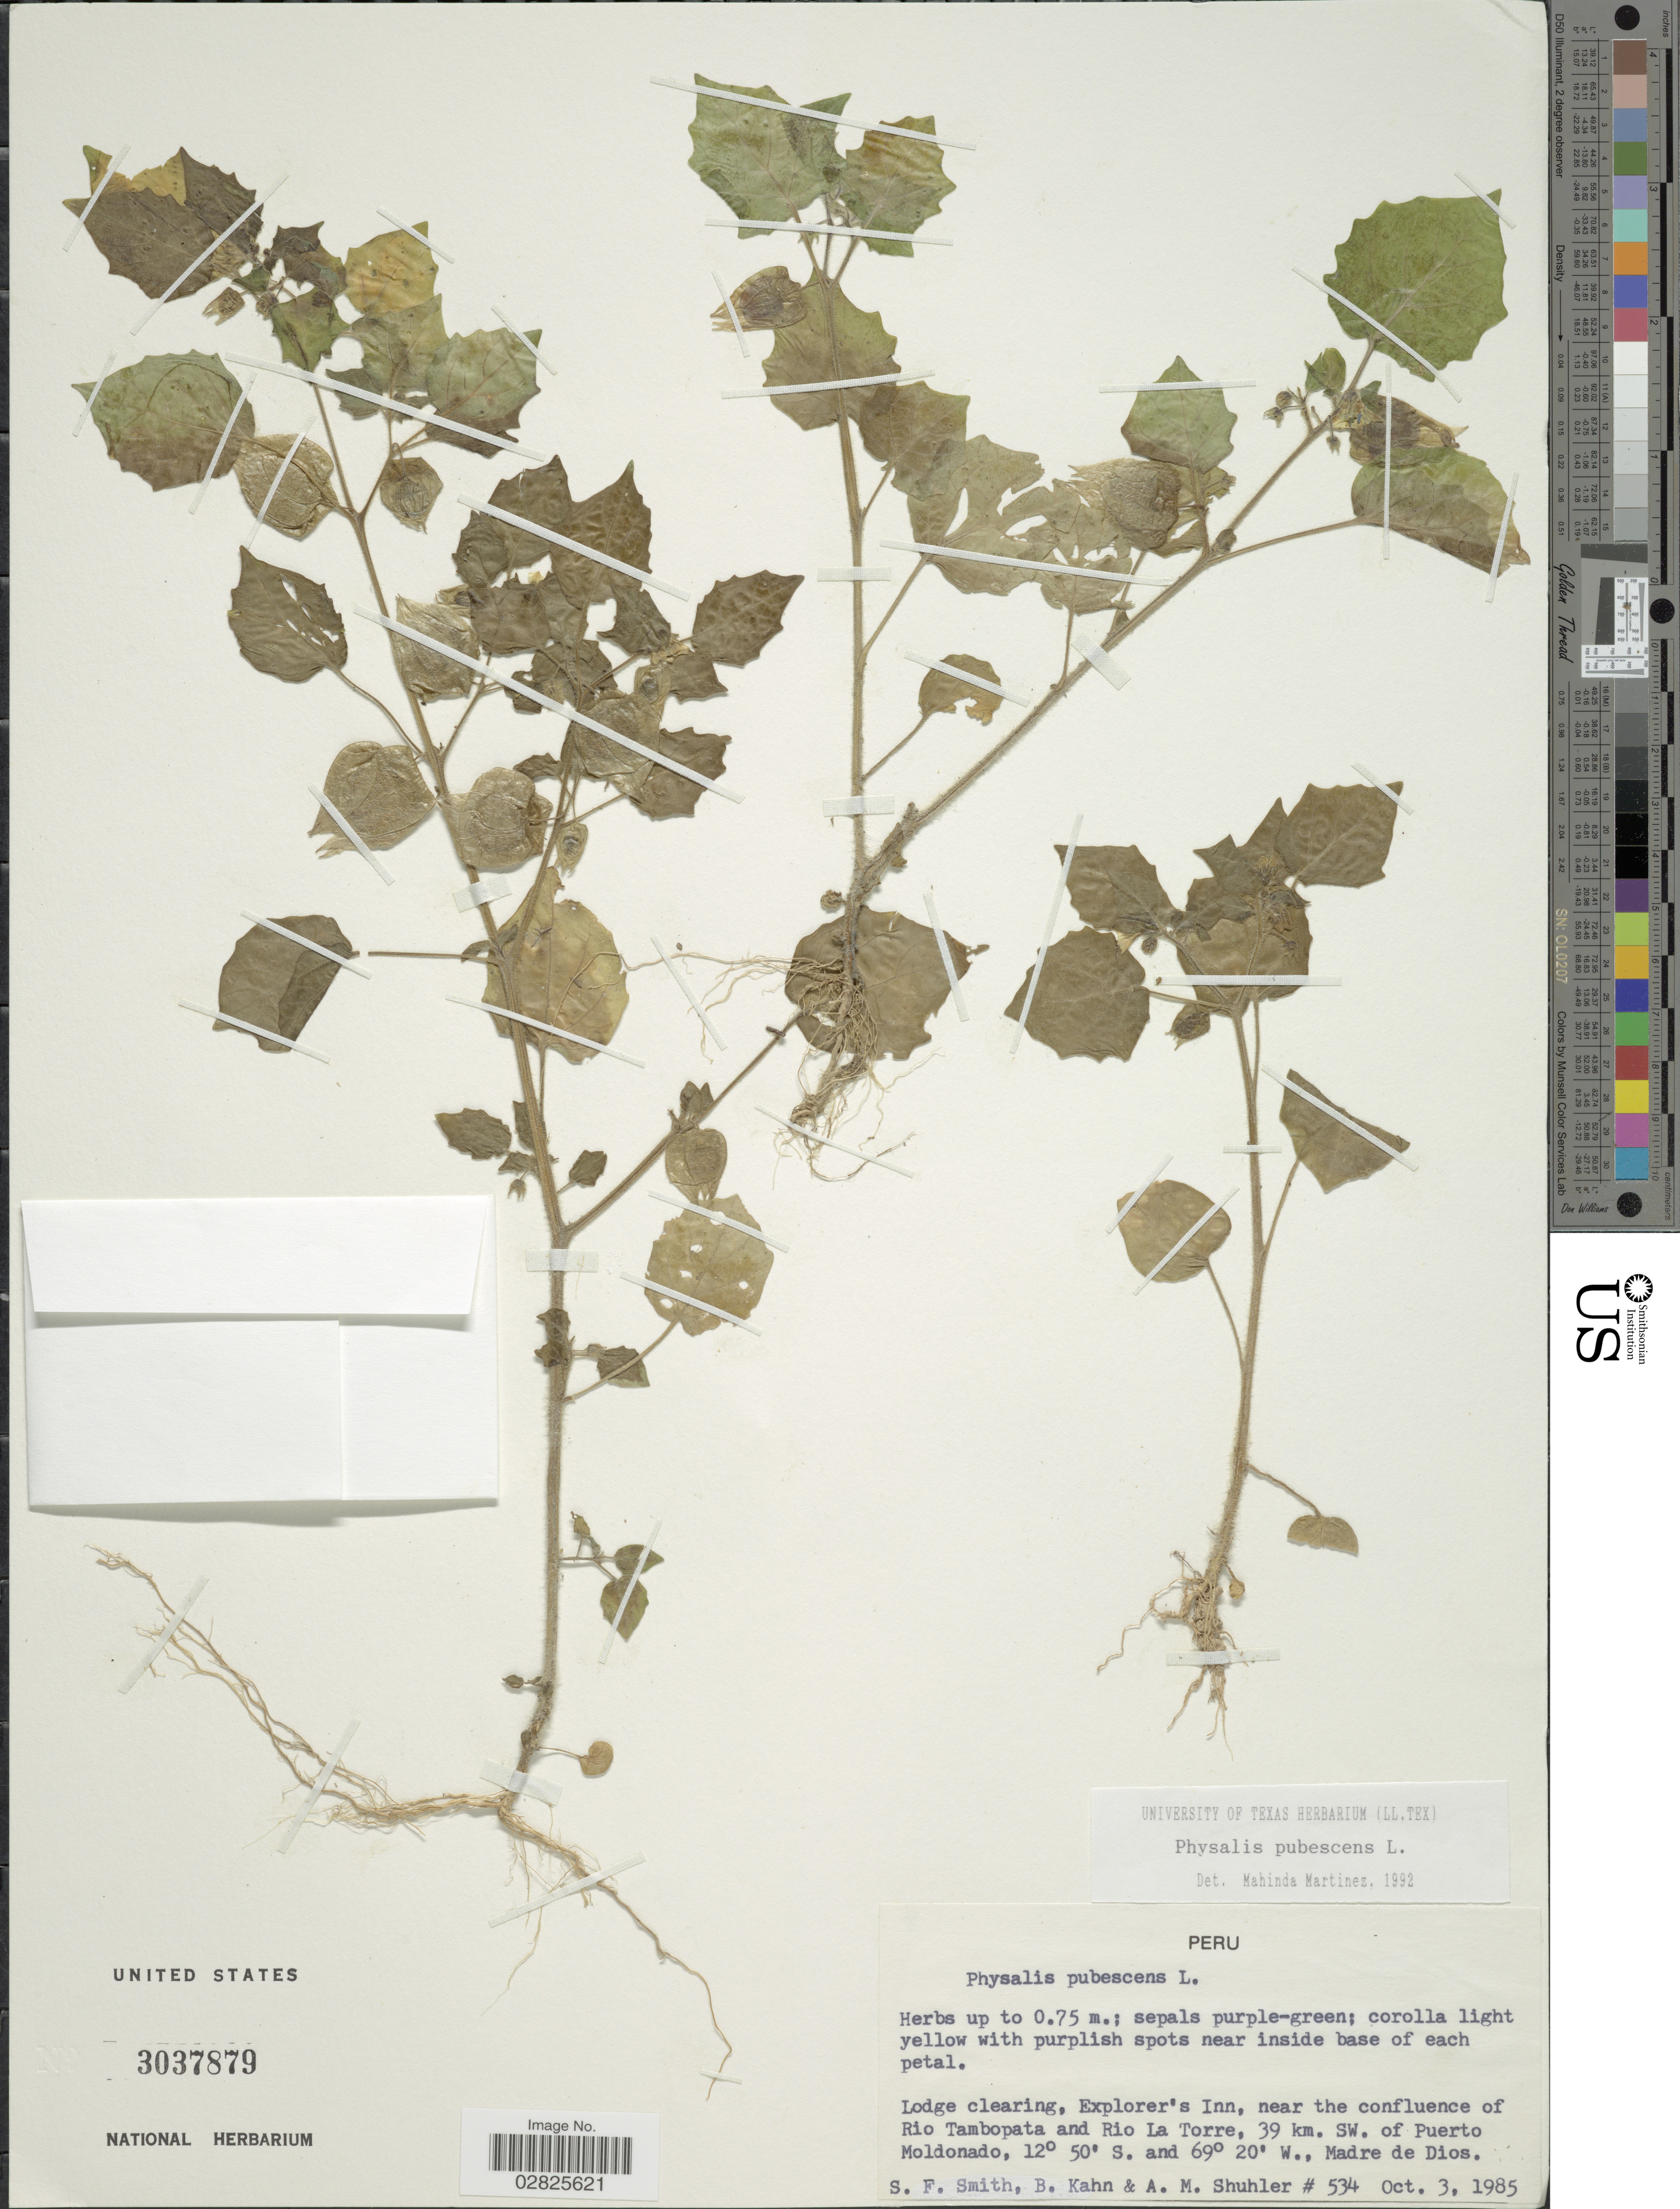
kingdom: Plantae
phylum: Tracheophyta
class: Magnoliopsida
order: Solanales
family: Solanaceae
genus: Physalis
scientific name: Physalis pubescens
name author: L.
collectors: S.F. Smith, B. Kahn & A. Shuhler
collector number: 534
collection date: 1985-10-03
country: Peru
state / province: Madre de Dios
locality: Lodge clearing, Explorer's Inn, near the confluence of Rio Tambopata and Rio La Torre, 39 km. SW. of Puerto Moldonado.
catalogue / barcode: US 3037879